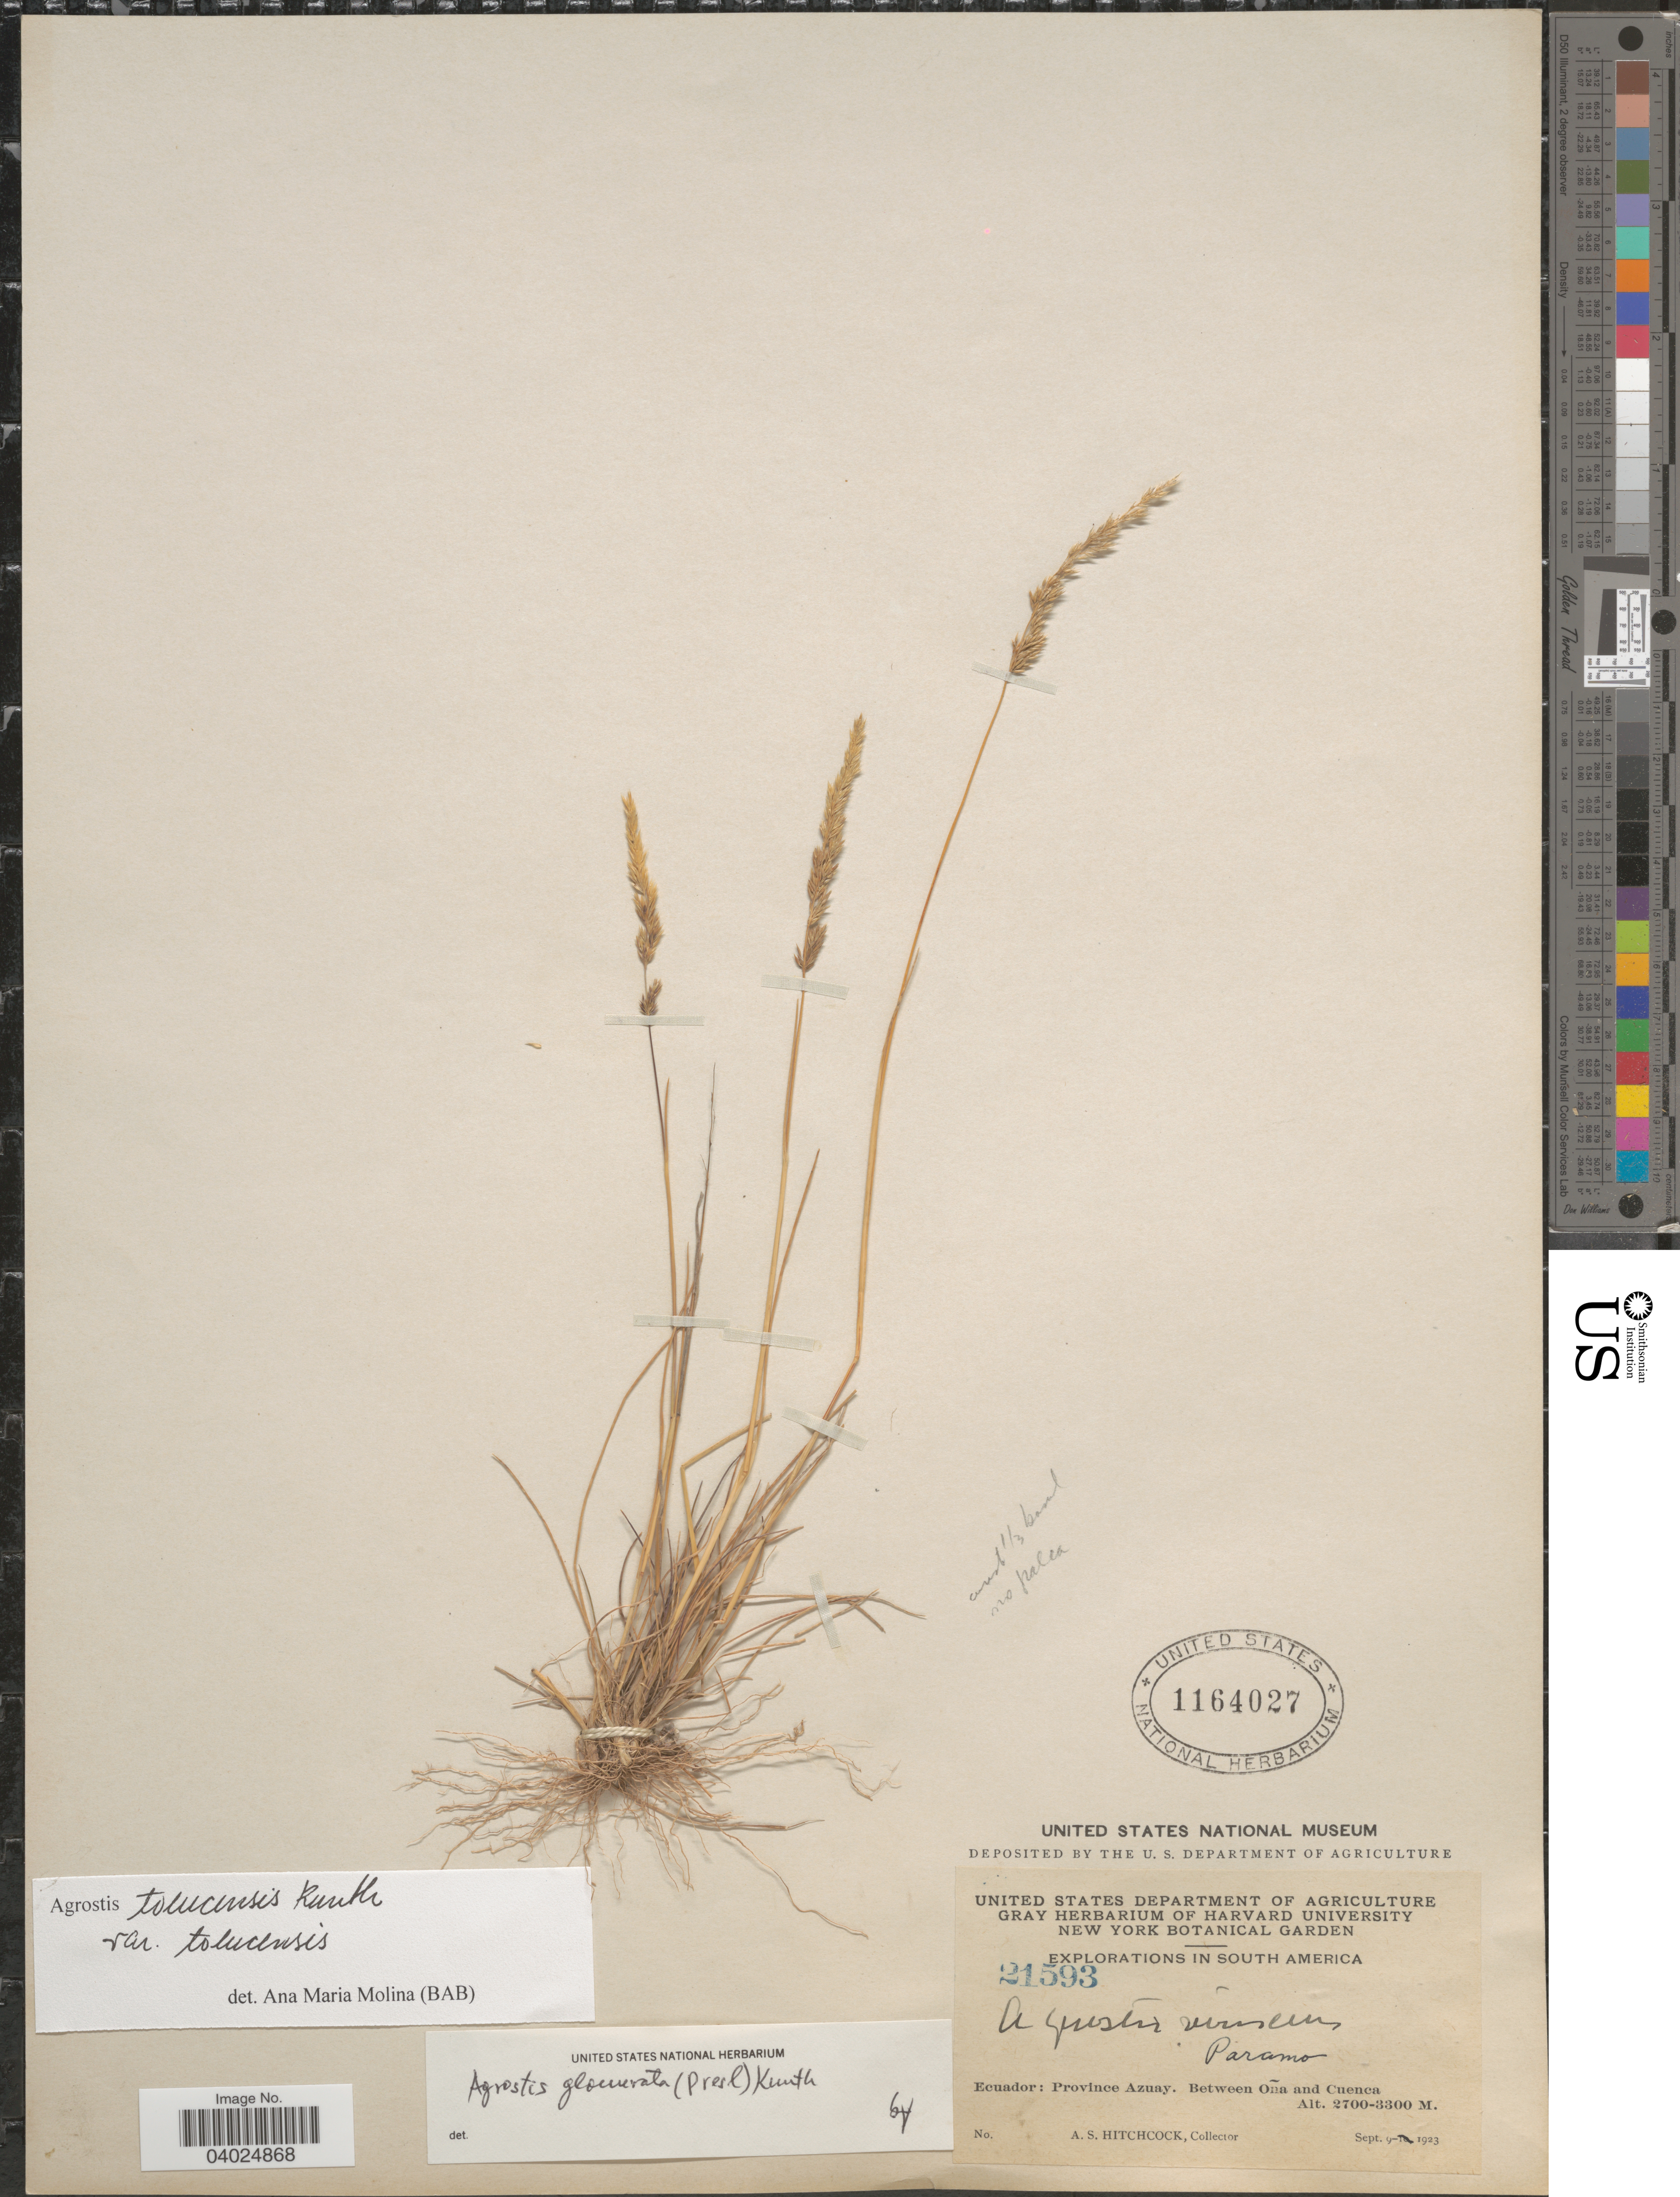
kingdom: Plantae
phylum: Tracheophyta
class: Liliopsida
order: Poales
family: Poaceae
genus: Agrostis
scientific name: Agrostis tolucensis Kunth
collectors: A. S. Hitchcock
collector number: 21593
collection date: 1923-09-09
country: Ecuador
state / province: Azuay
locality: Paramo. Between Oña and Cuenca.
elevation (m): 2700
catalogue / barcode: US 1164027